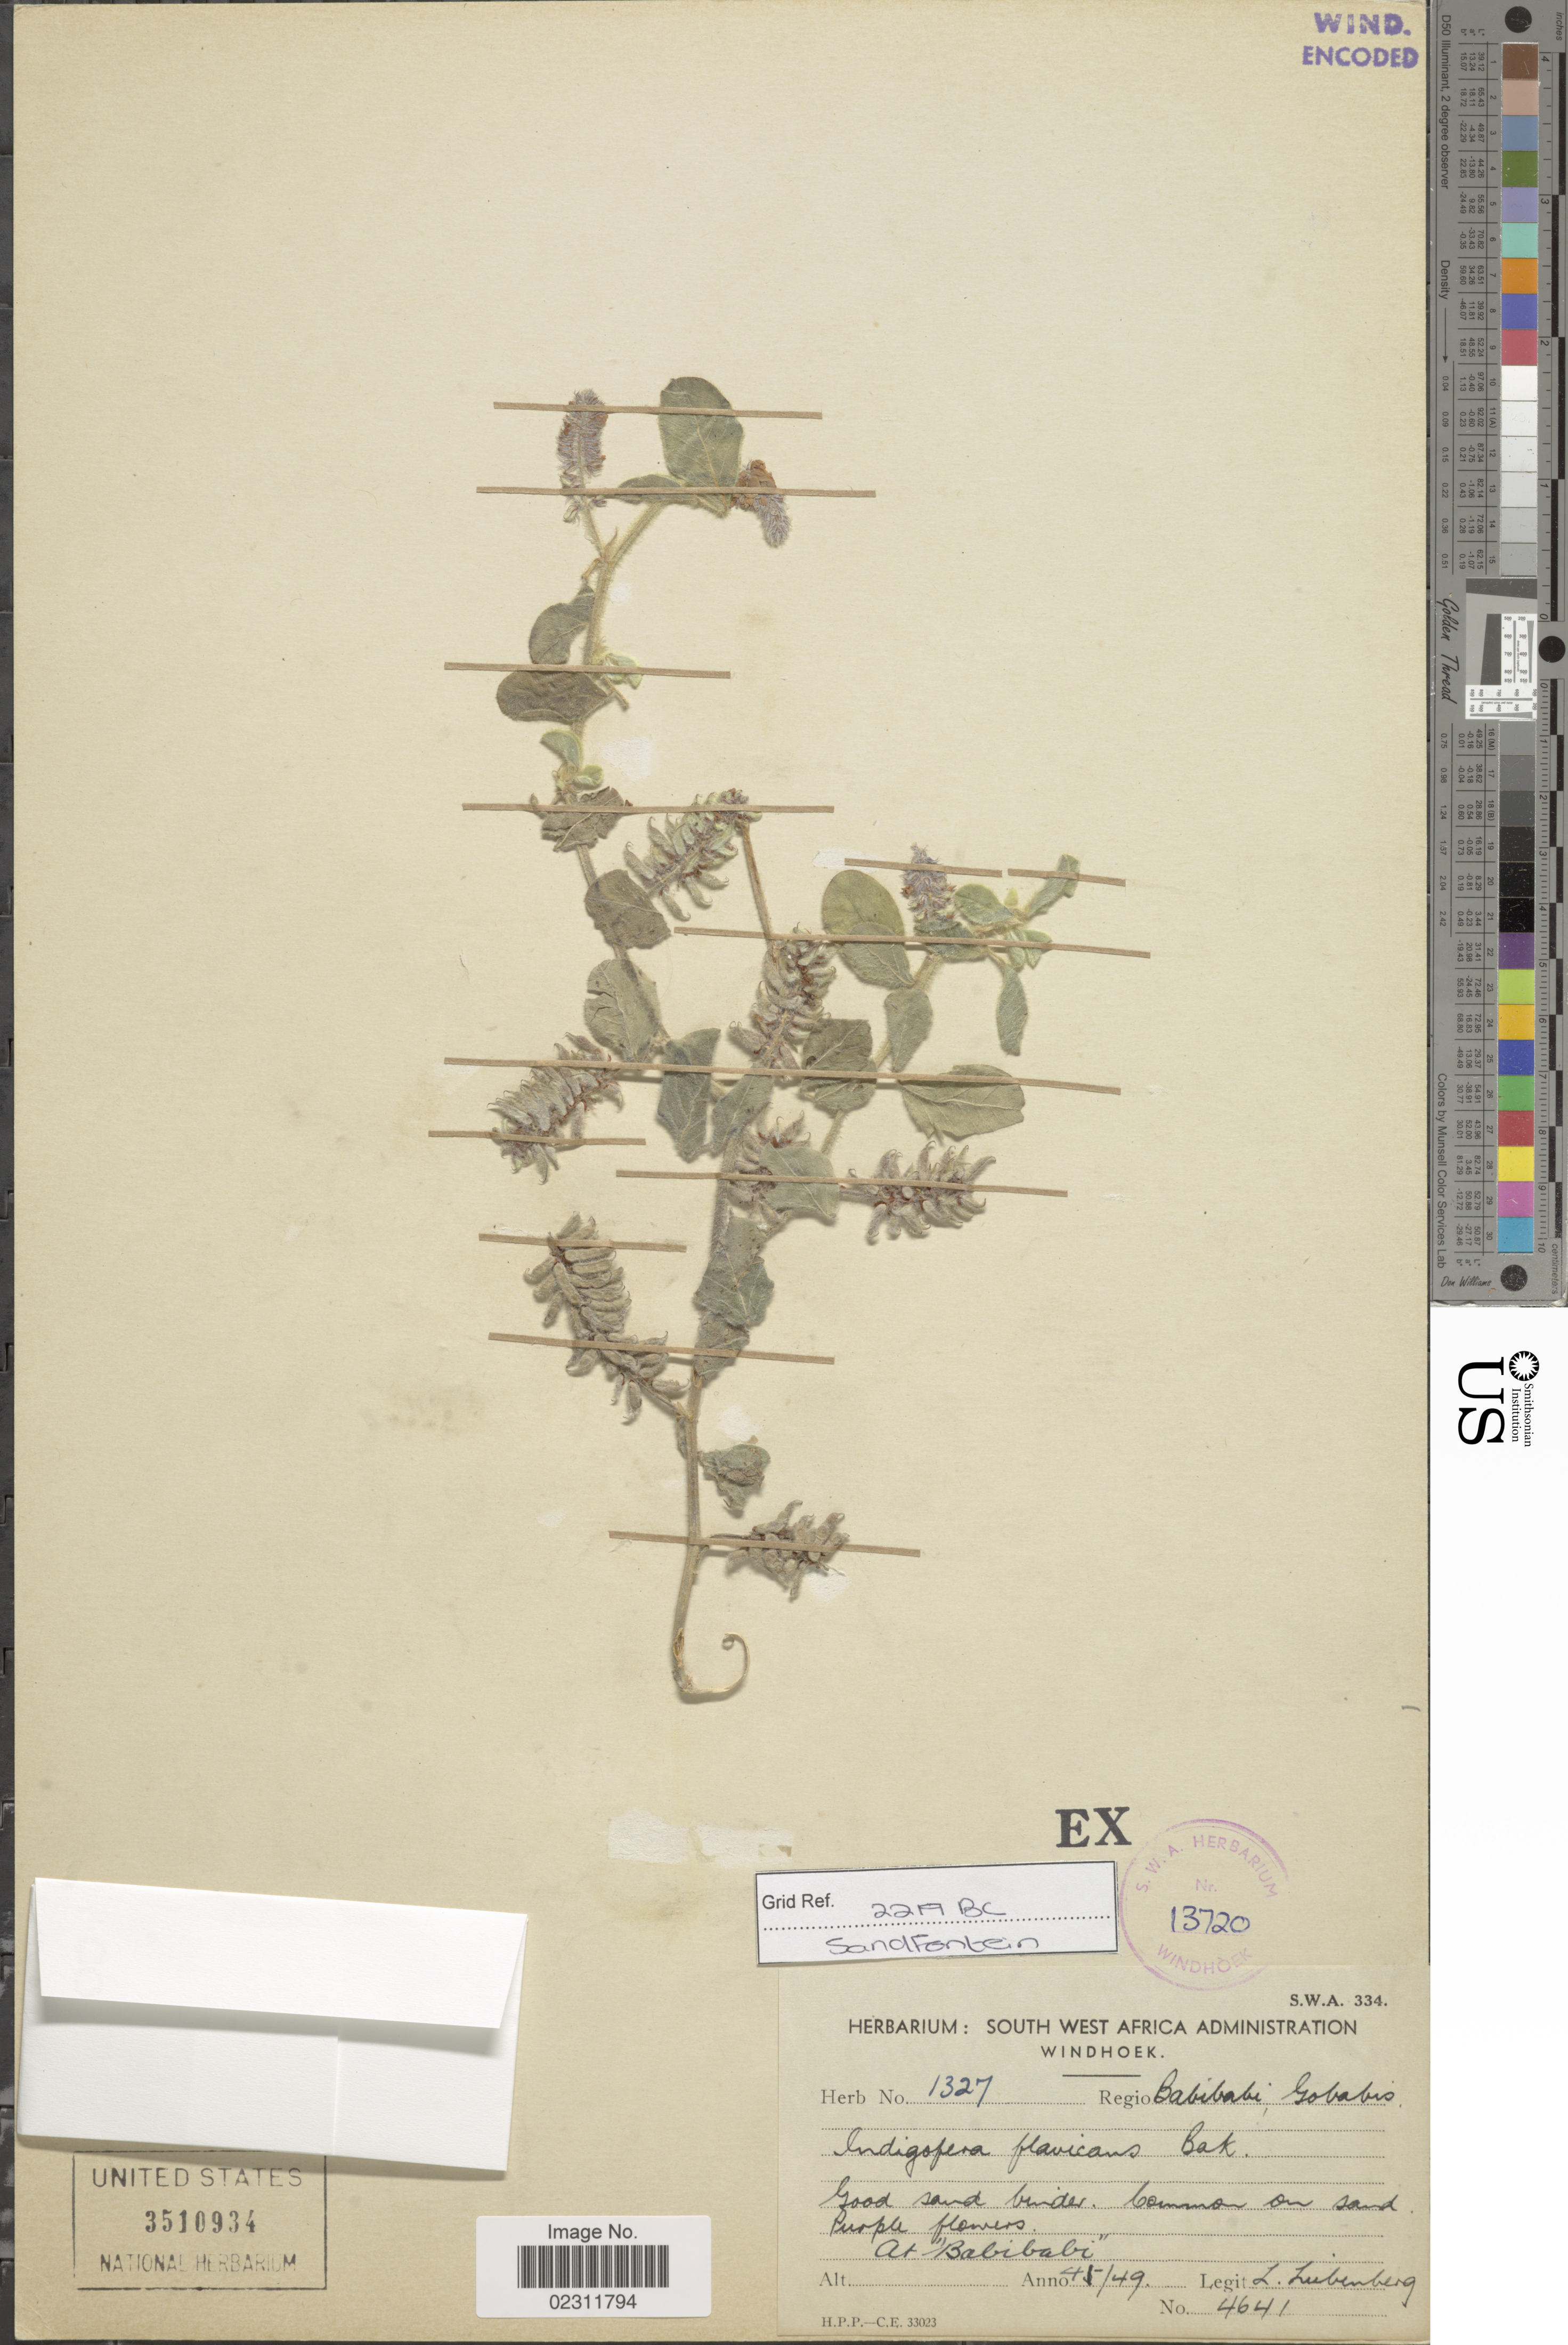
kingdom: Plantae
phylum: Tracheophyta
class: Magnoliopsida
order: Fabales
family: Fabaceae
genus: Indigofera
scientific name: Indigofera flavicans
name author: Baker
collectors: L. Liebenberg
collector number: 4641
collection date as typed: Transcribed d/m/y: /4/49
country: Namibia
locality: Babibabi, Gobabis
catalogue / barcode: US 3510934